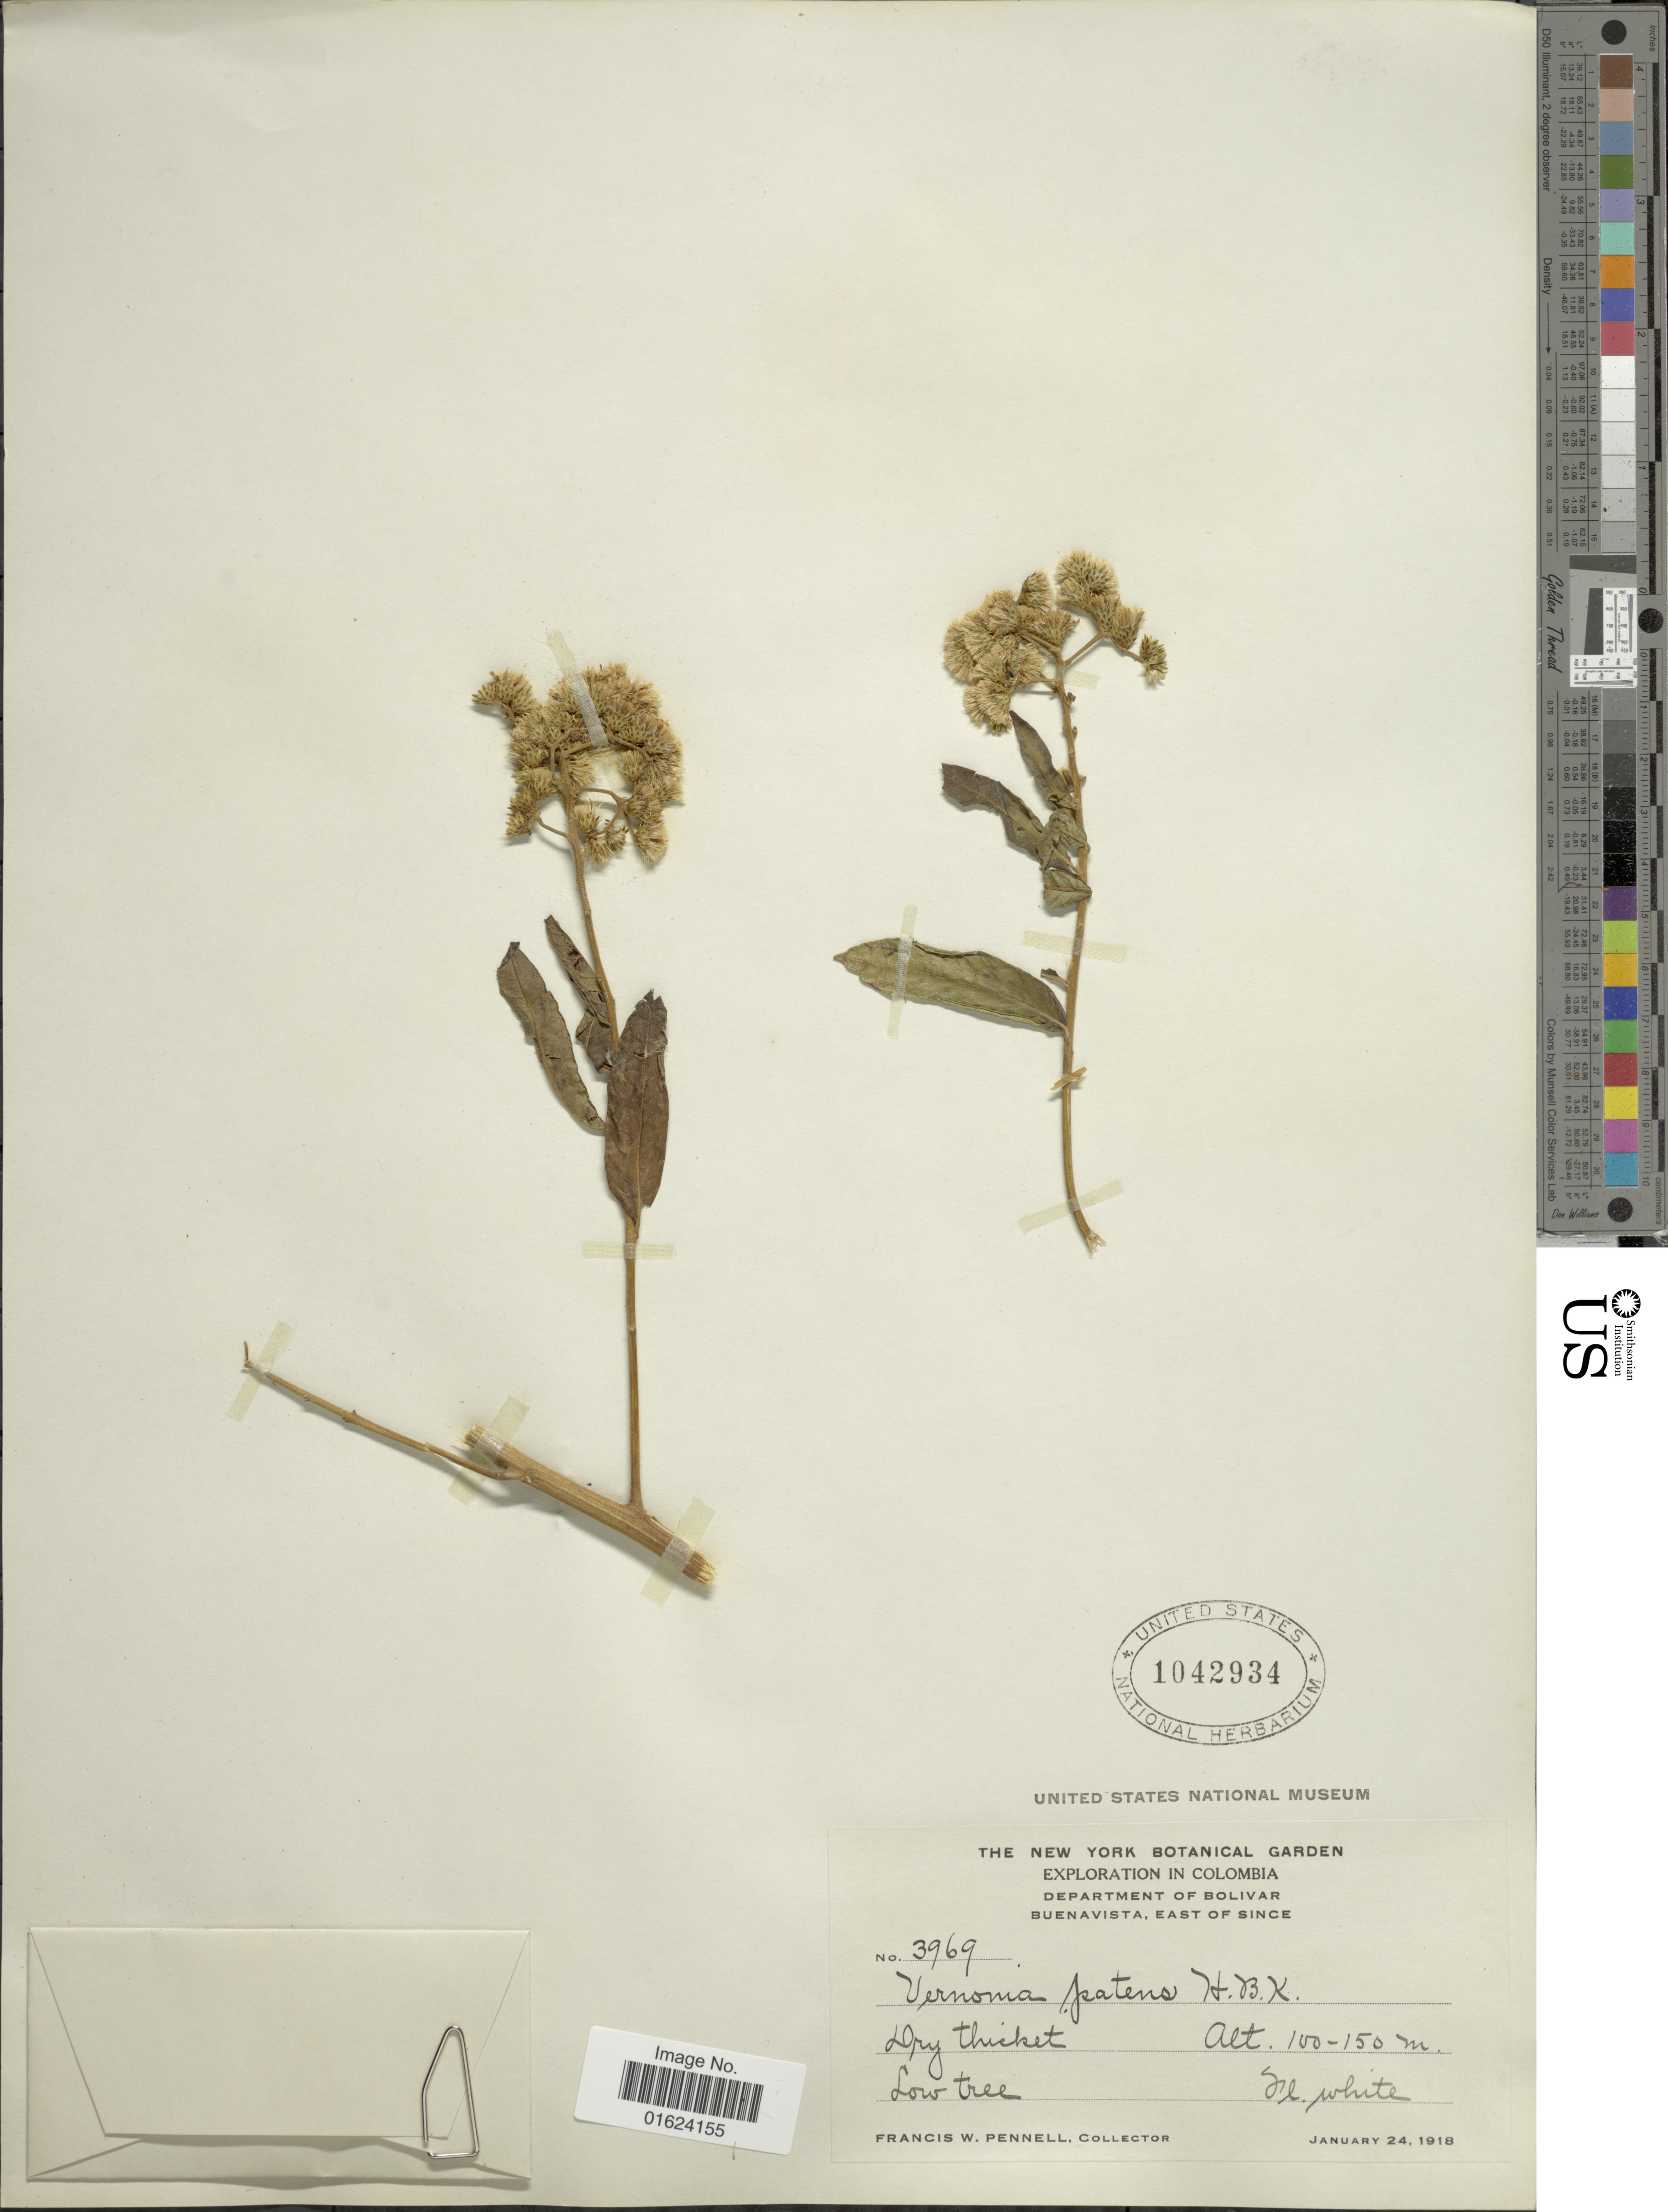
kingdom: Plantae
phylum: Tracheophyta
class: Magnoliopsida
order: Asterales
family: Asteraceae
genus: Vernonanthura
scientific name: Vernonanthura patens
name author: (Kunth) H. Rob.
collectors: F. W. Pennell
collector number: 3969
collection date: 1918-01-24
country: Colombia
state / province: Bolívar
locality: Department of Bolivar, Buenavista, East of Since.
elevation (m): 100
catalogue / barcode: US 1042934